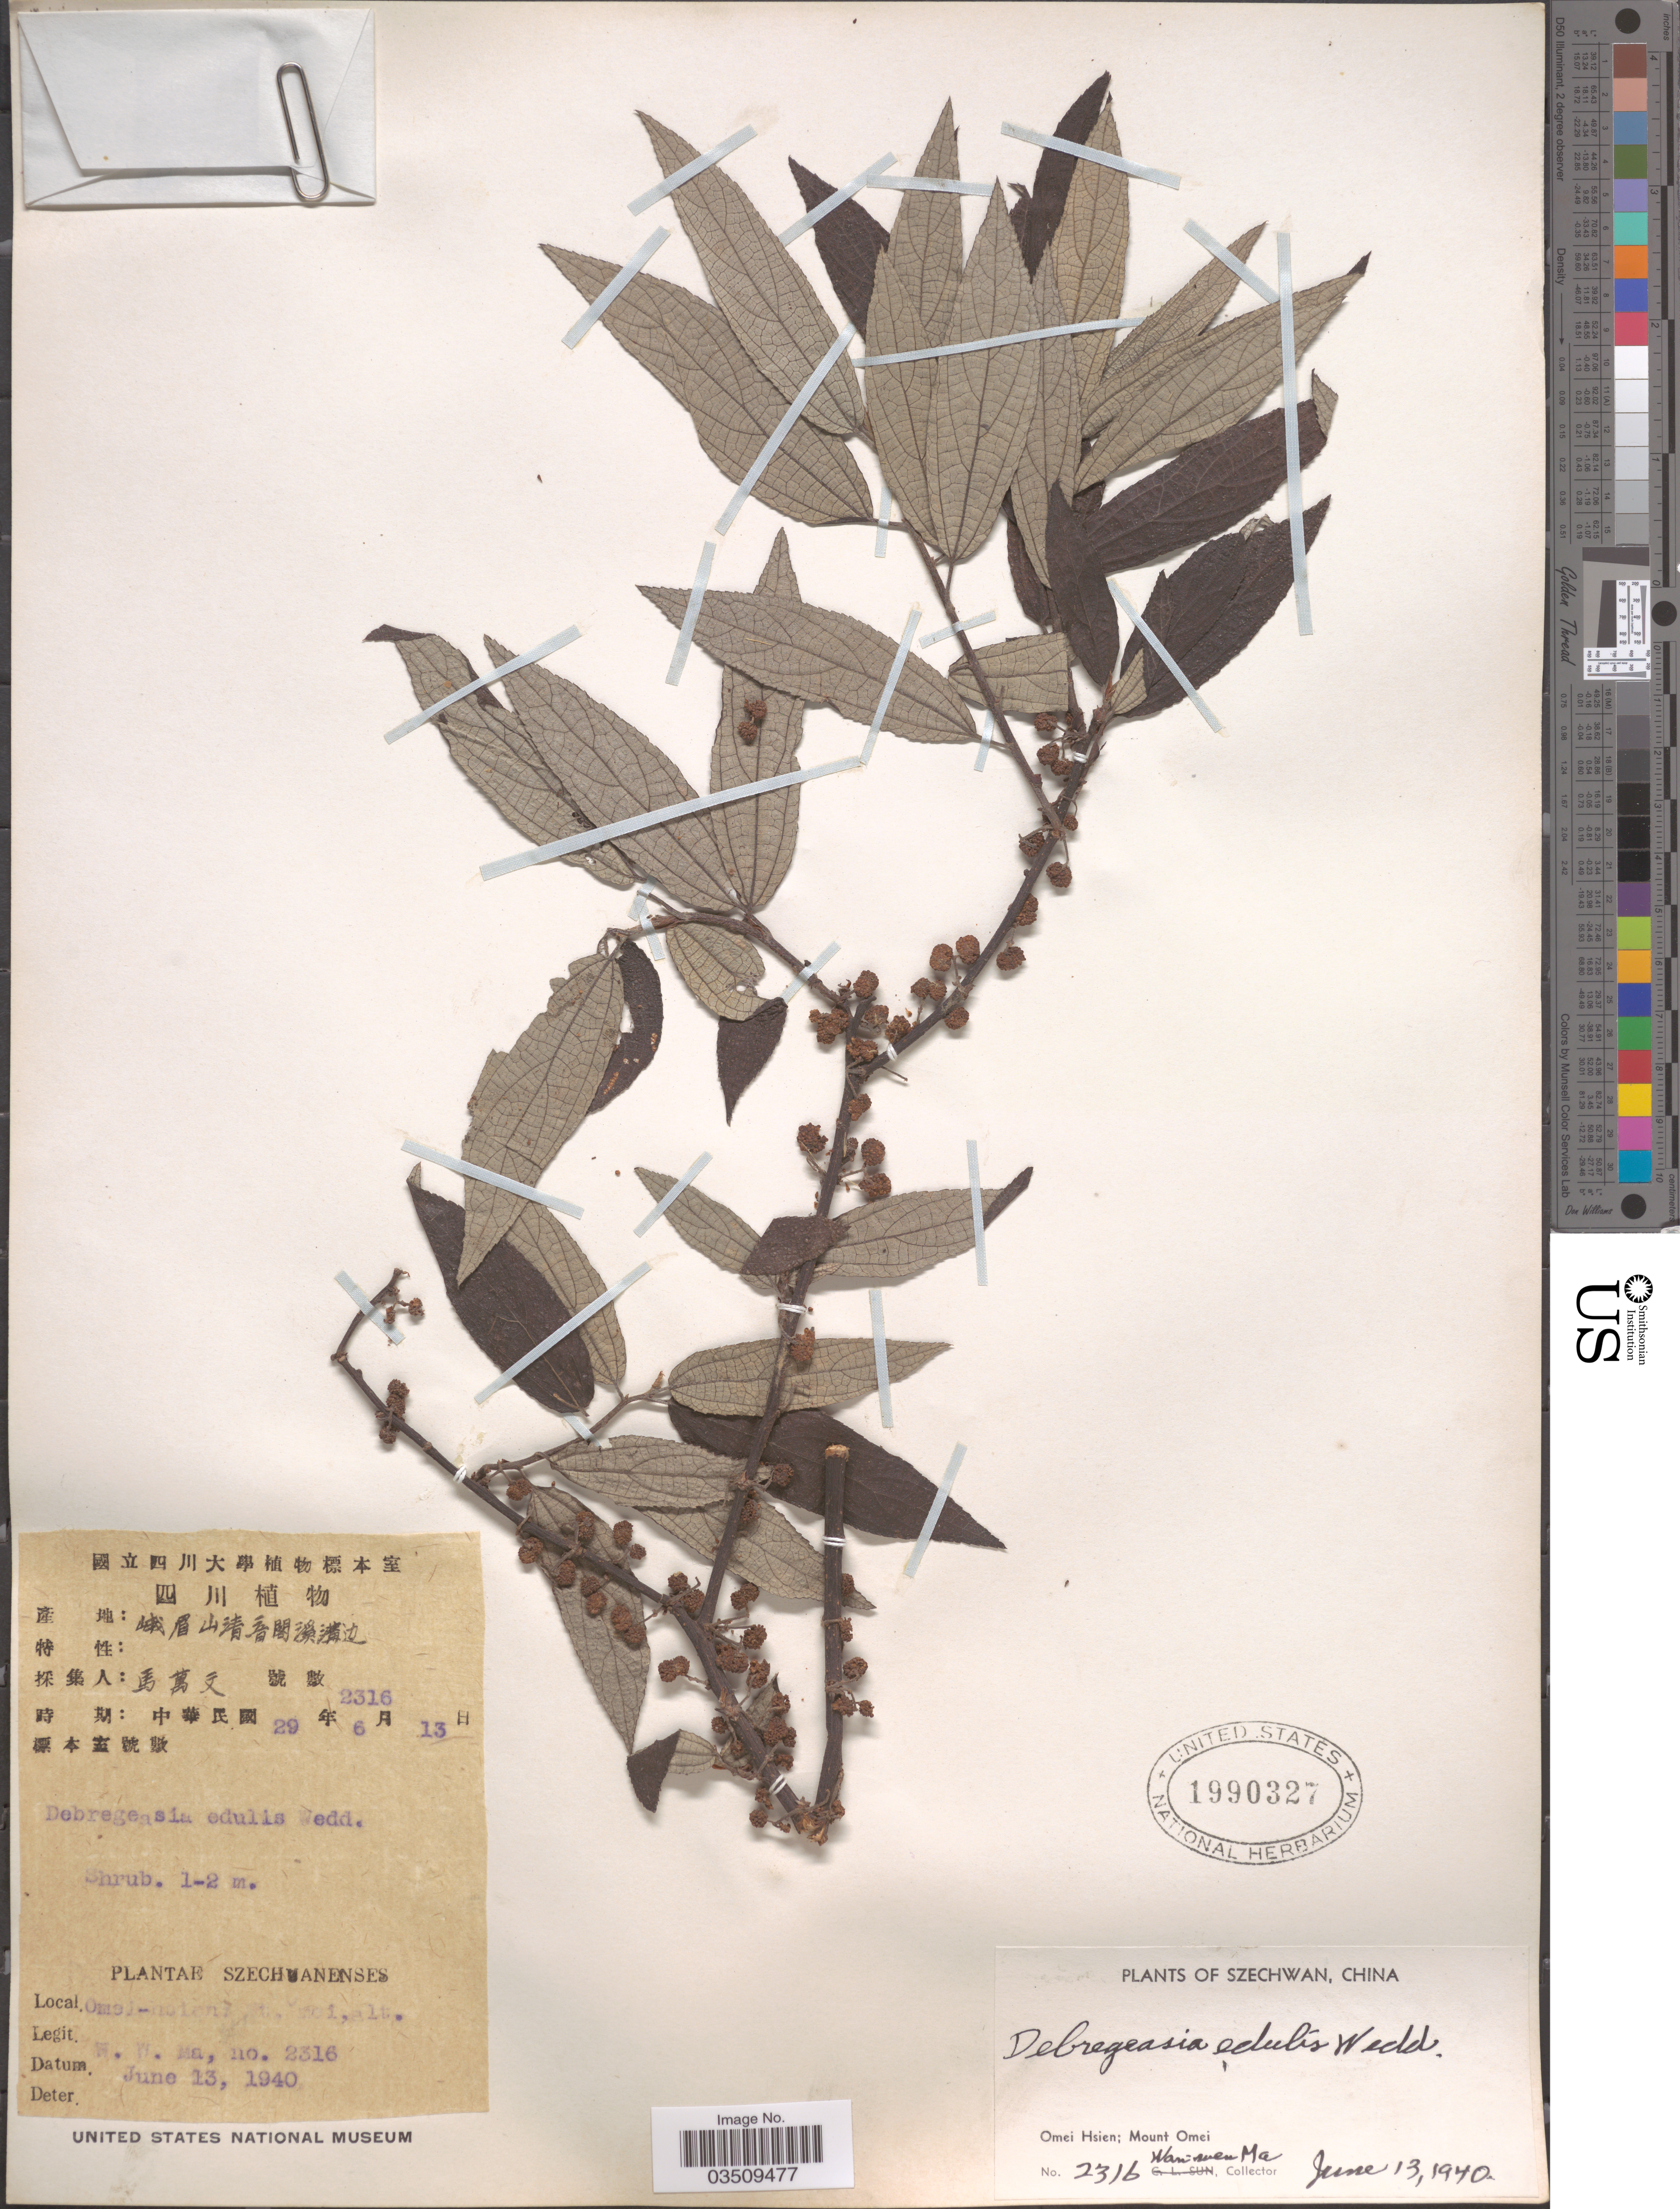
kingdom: Plantae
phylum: Tracheophyta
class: Magnoliopsida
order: Rosales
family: Urticaceae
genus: Debregeasia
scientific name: Debregeasia edulis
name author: (Siebold & Zucc.) Wedd.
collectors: W. Ma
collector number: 2316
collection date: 1940-06-13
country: China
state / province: Sichuan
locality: Szechwan. Omei Hsien; Mount Omei.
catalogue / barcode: US 1990327